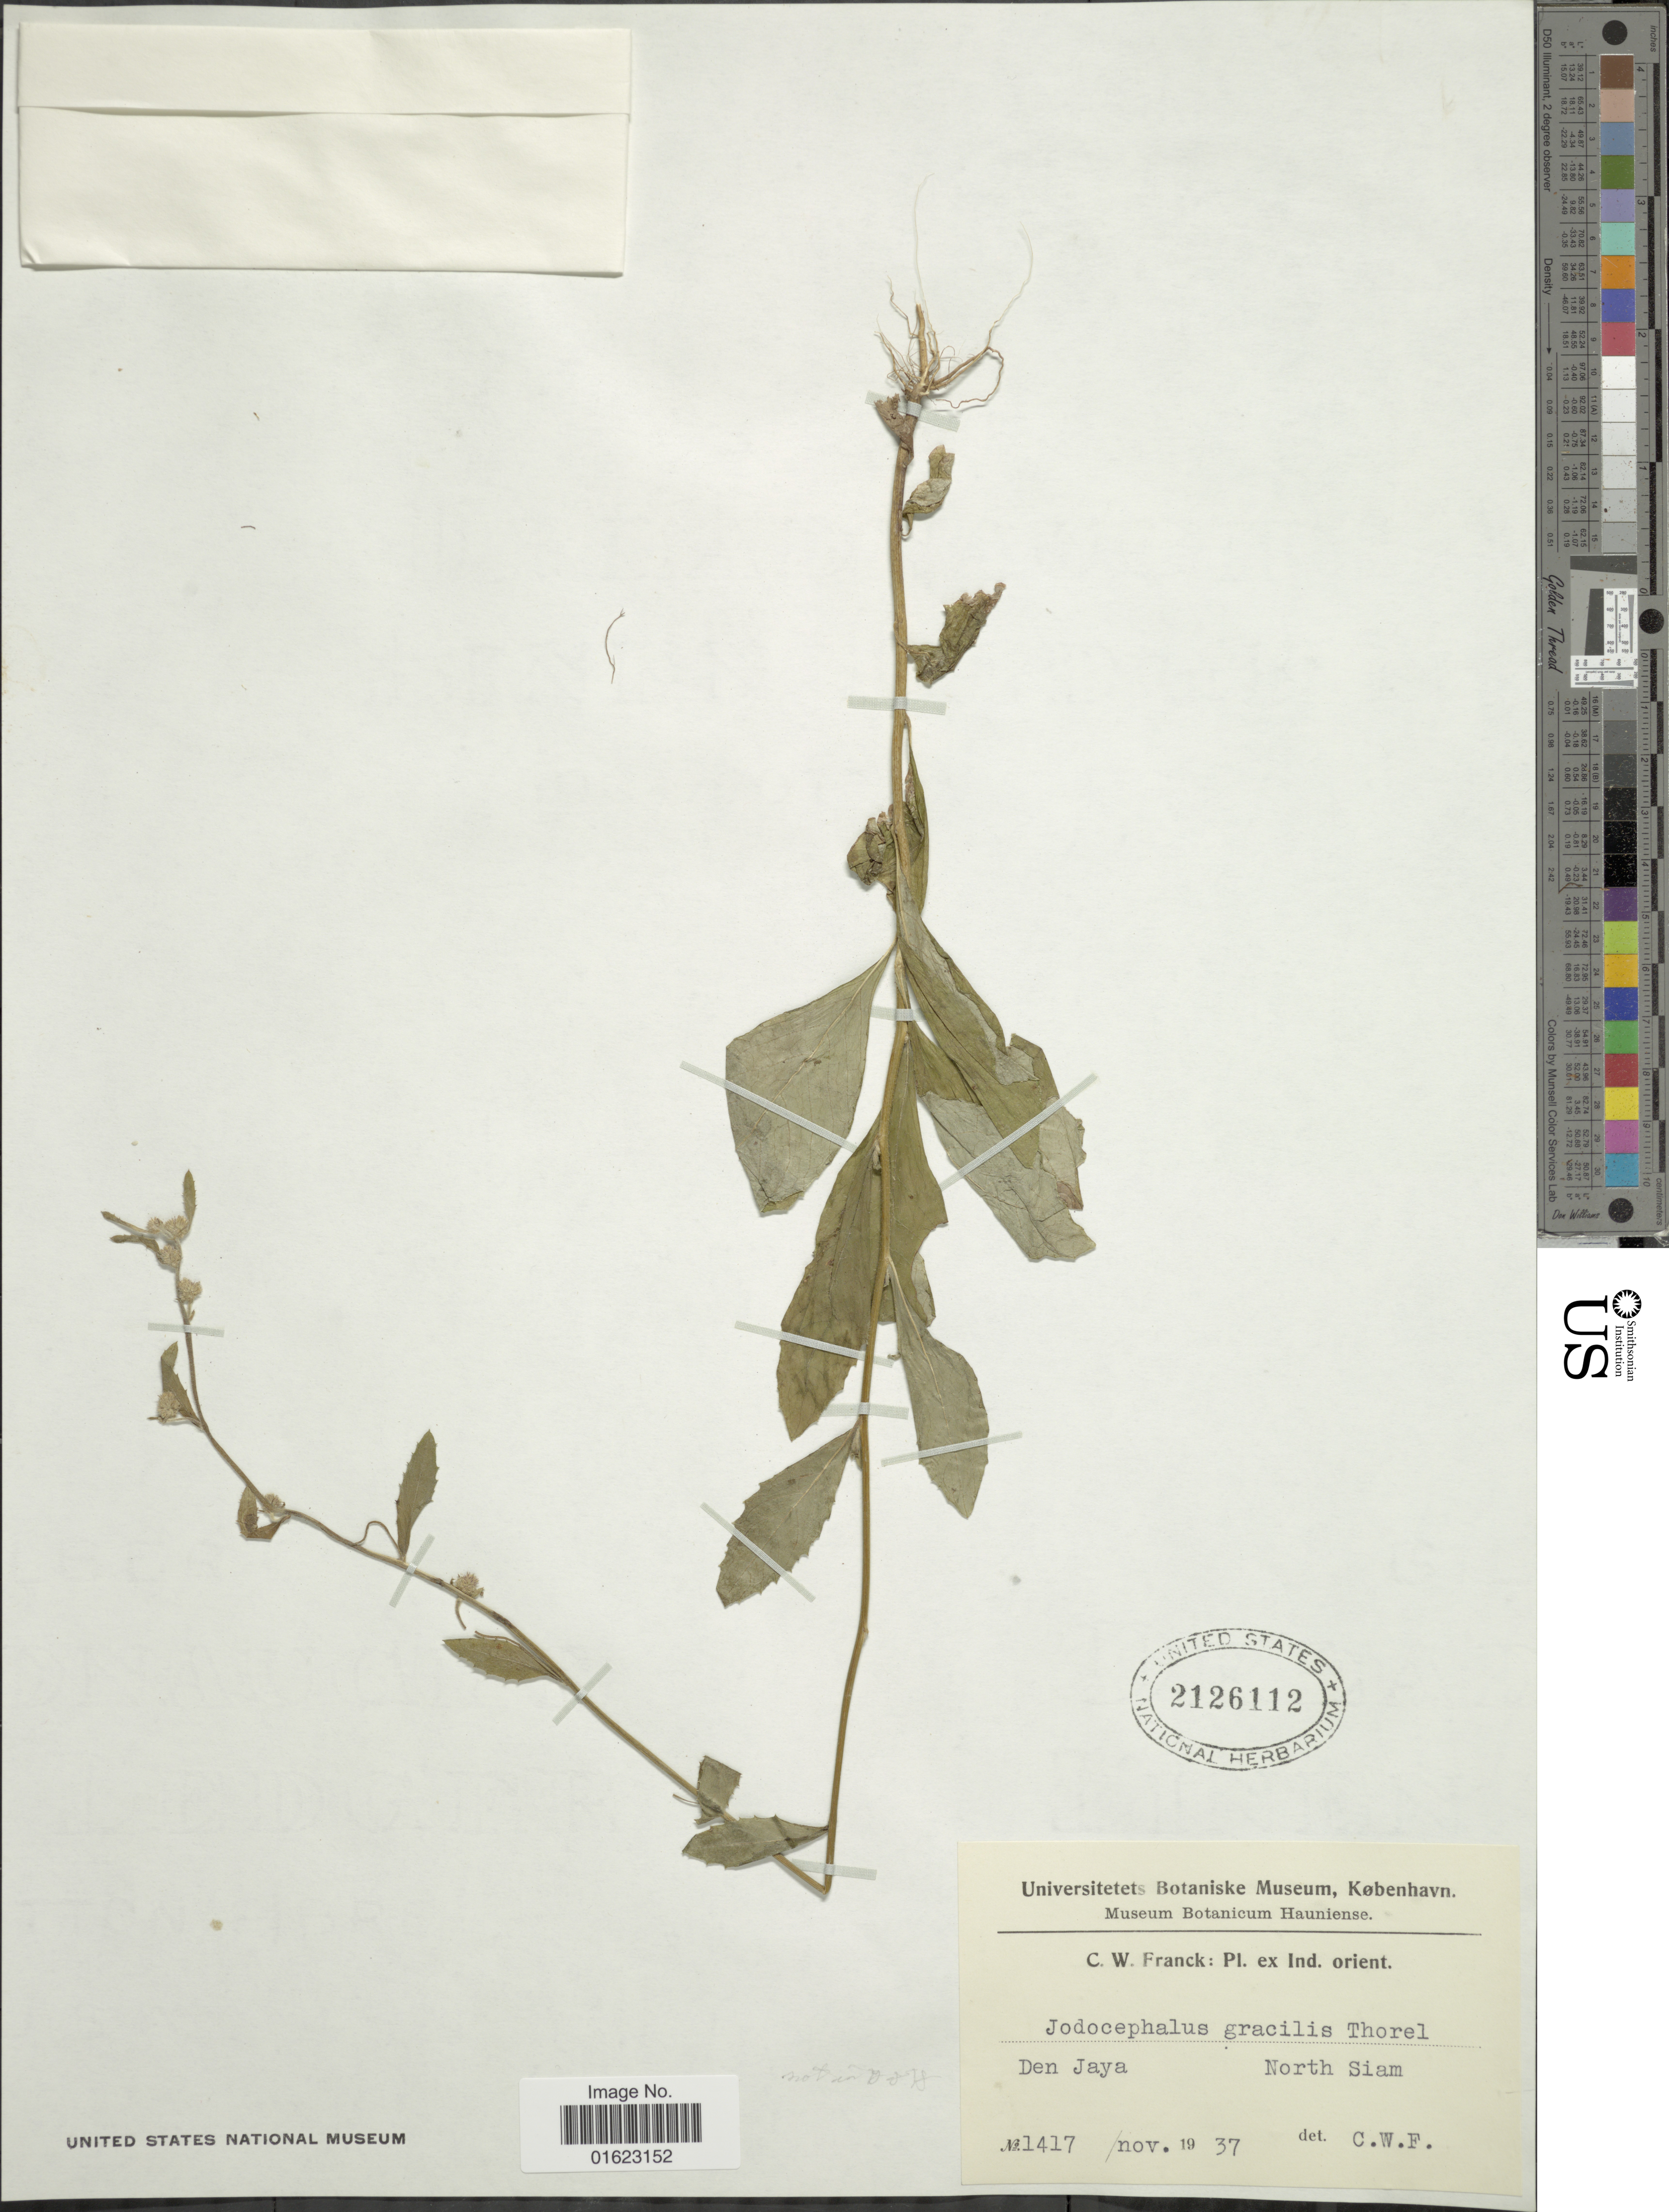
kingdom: Plantae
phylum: Tracheophyta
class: Magnoliopsida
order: Asterales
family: Asteraceae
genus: Iodocephalus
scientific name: Iodocephalus gracilis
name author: Thorel ex Gagnep.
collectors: C. Franck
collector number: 1417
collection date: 1937-11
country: Thailand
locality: Den Jaya, North Siam.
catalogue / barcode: US 2126112